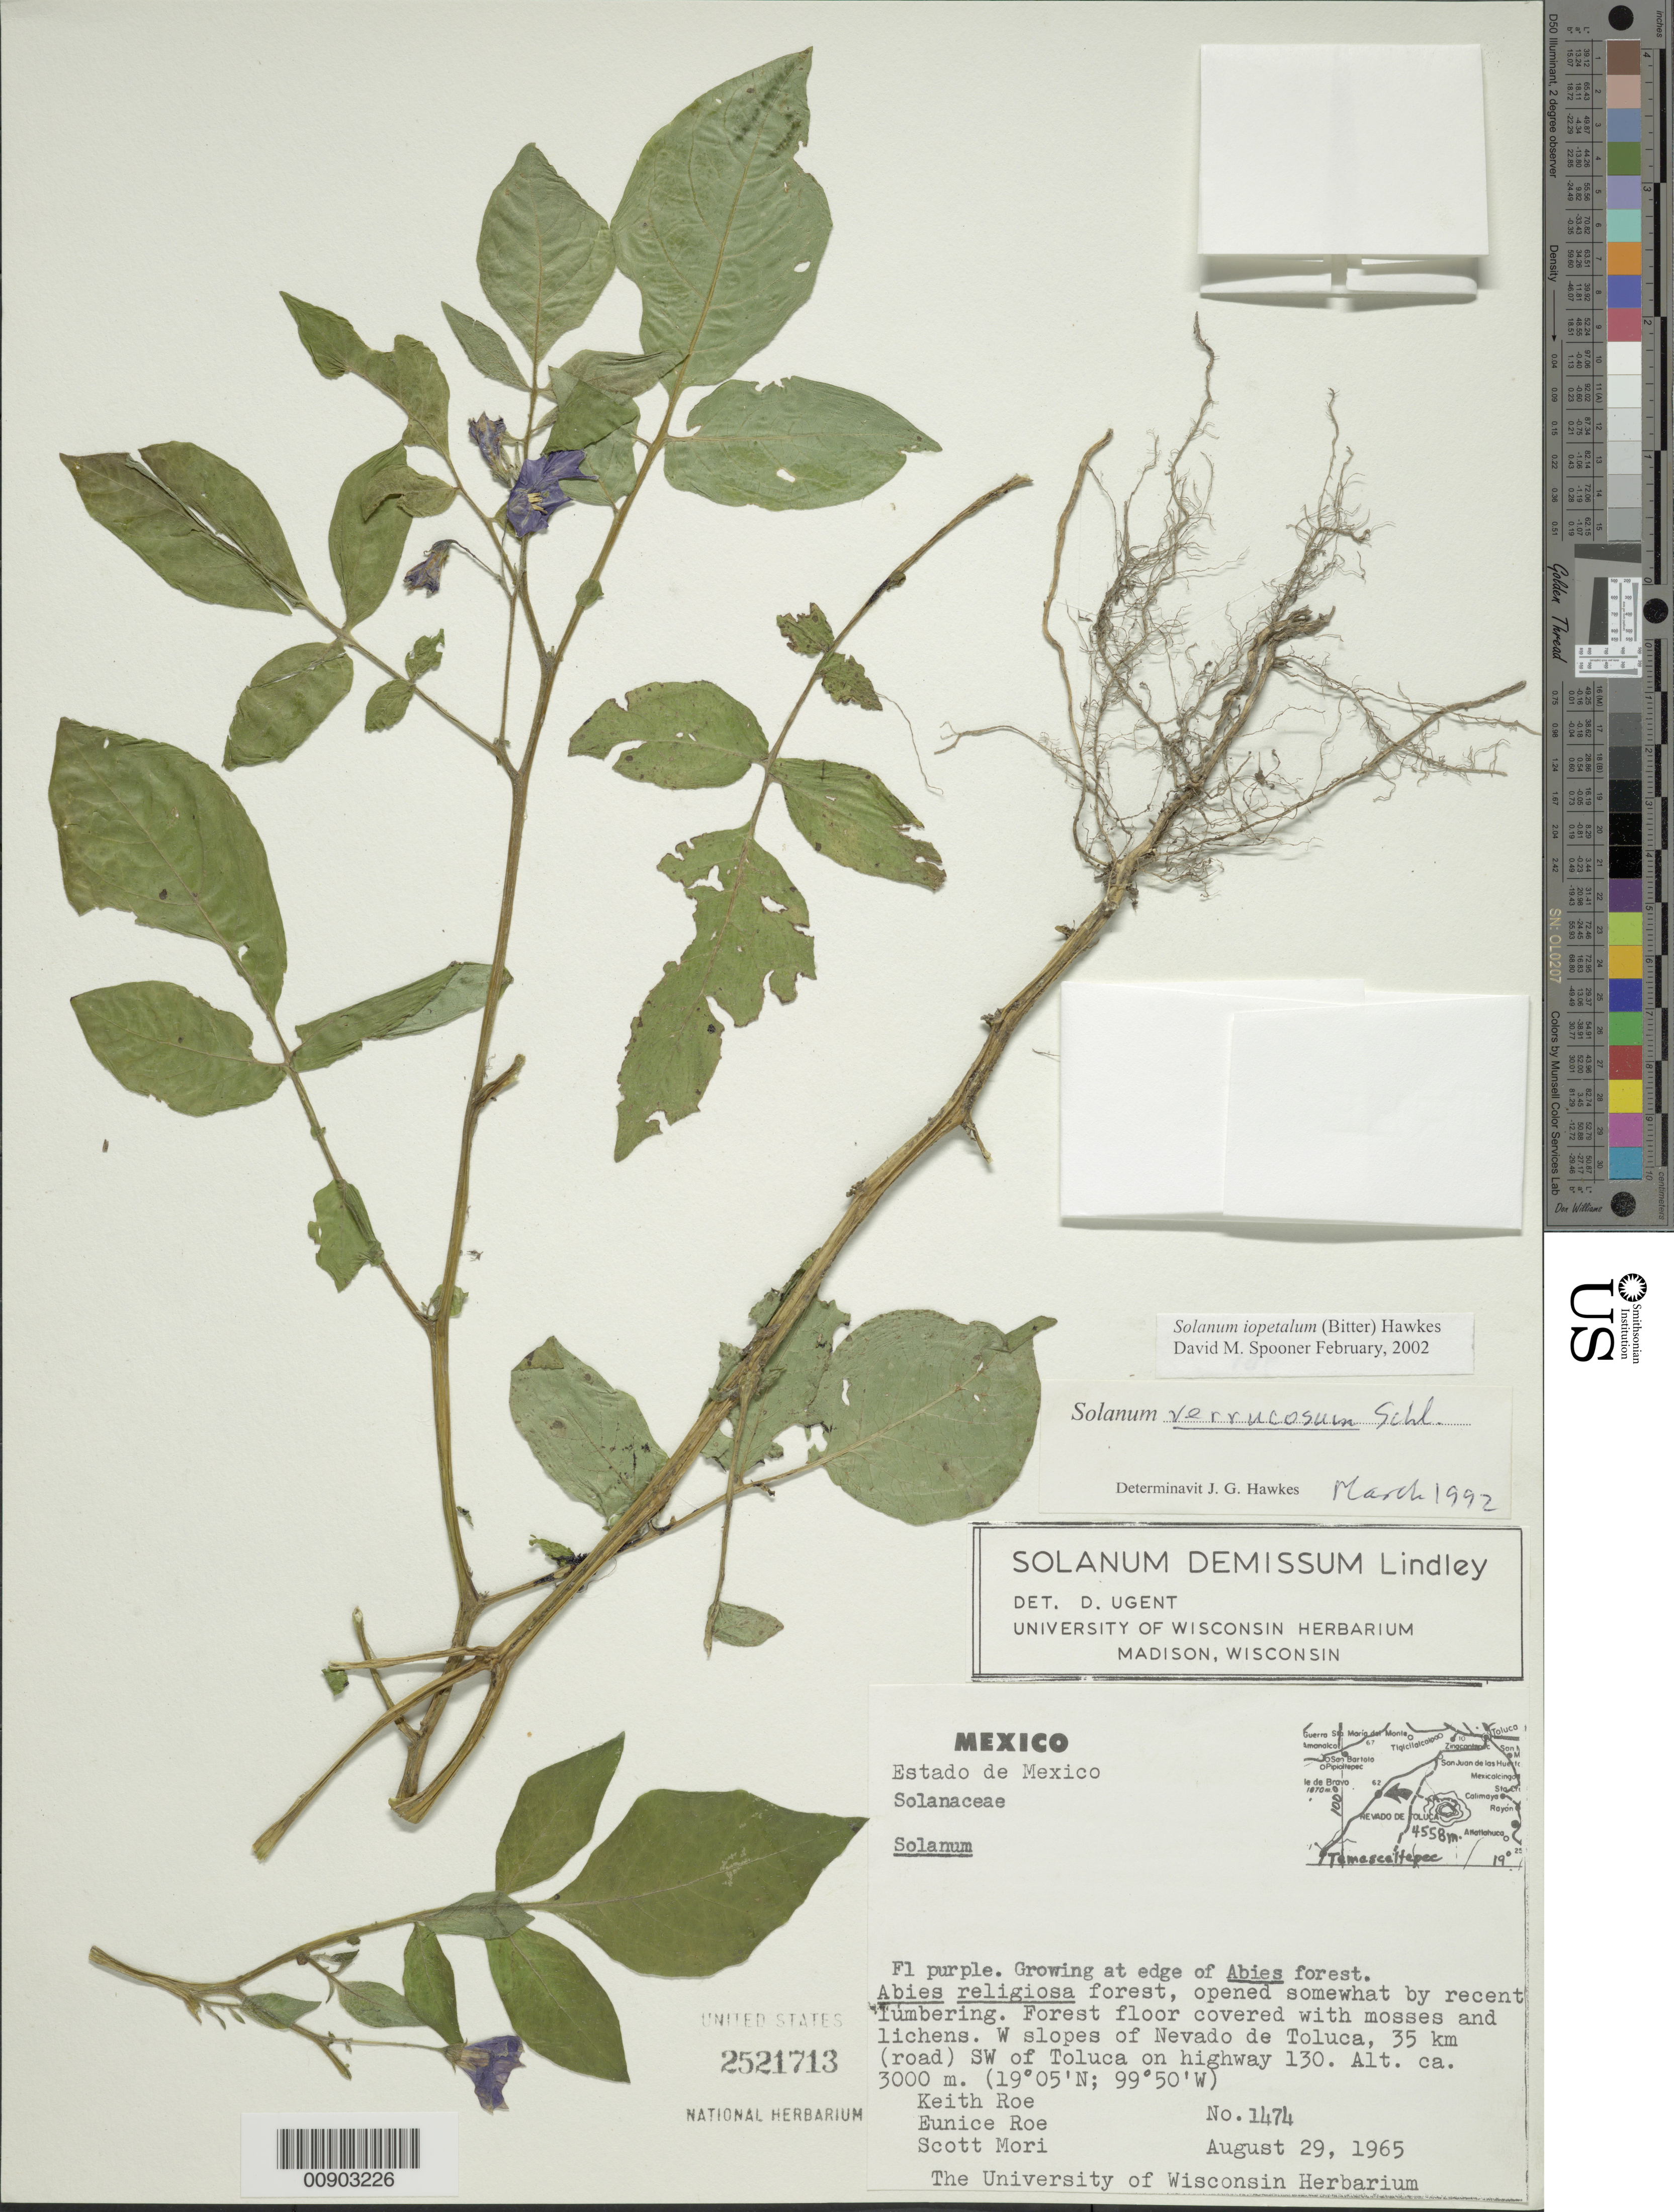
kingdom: Plantae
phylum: Tracheophyta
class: Magnoliopsida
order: Solanales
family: Solanaceae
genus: Solanum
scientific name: Solanum iopetalum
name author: (Bitter) Hawkes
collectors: K. E. Roe, E. Roe & S. Mori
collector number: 1474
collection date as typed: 29 Aug 1965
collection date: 1965-08-29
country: Mexico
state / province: México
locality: W slopes of Nevado de Toluca, 35 km. (road) SW of Toluca on highway 130. Estado de México.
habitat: Growing at edge of Abies Forest (A. religiosa), opened somewhat by recent lumbering. Forest floor covered w/ mosses & lichens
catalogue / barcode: US 2521713